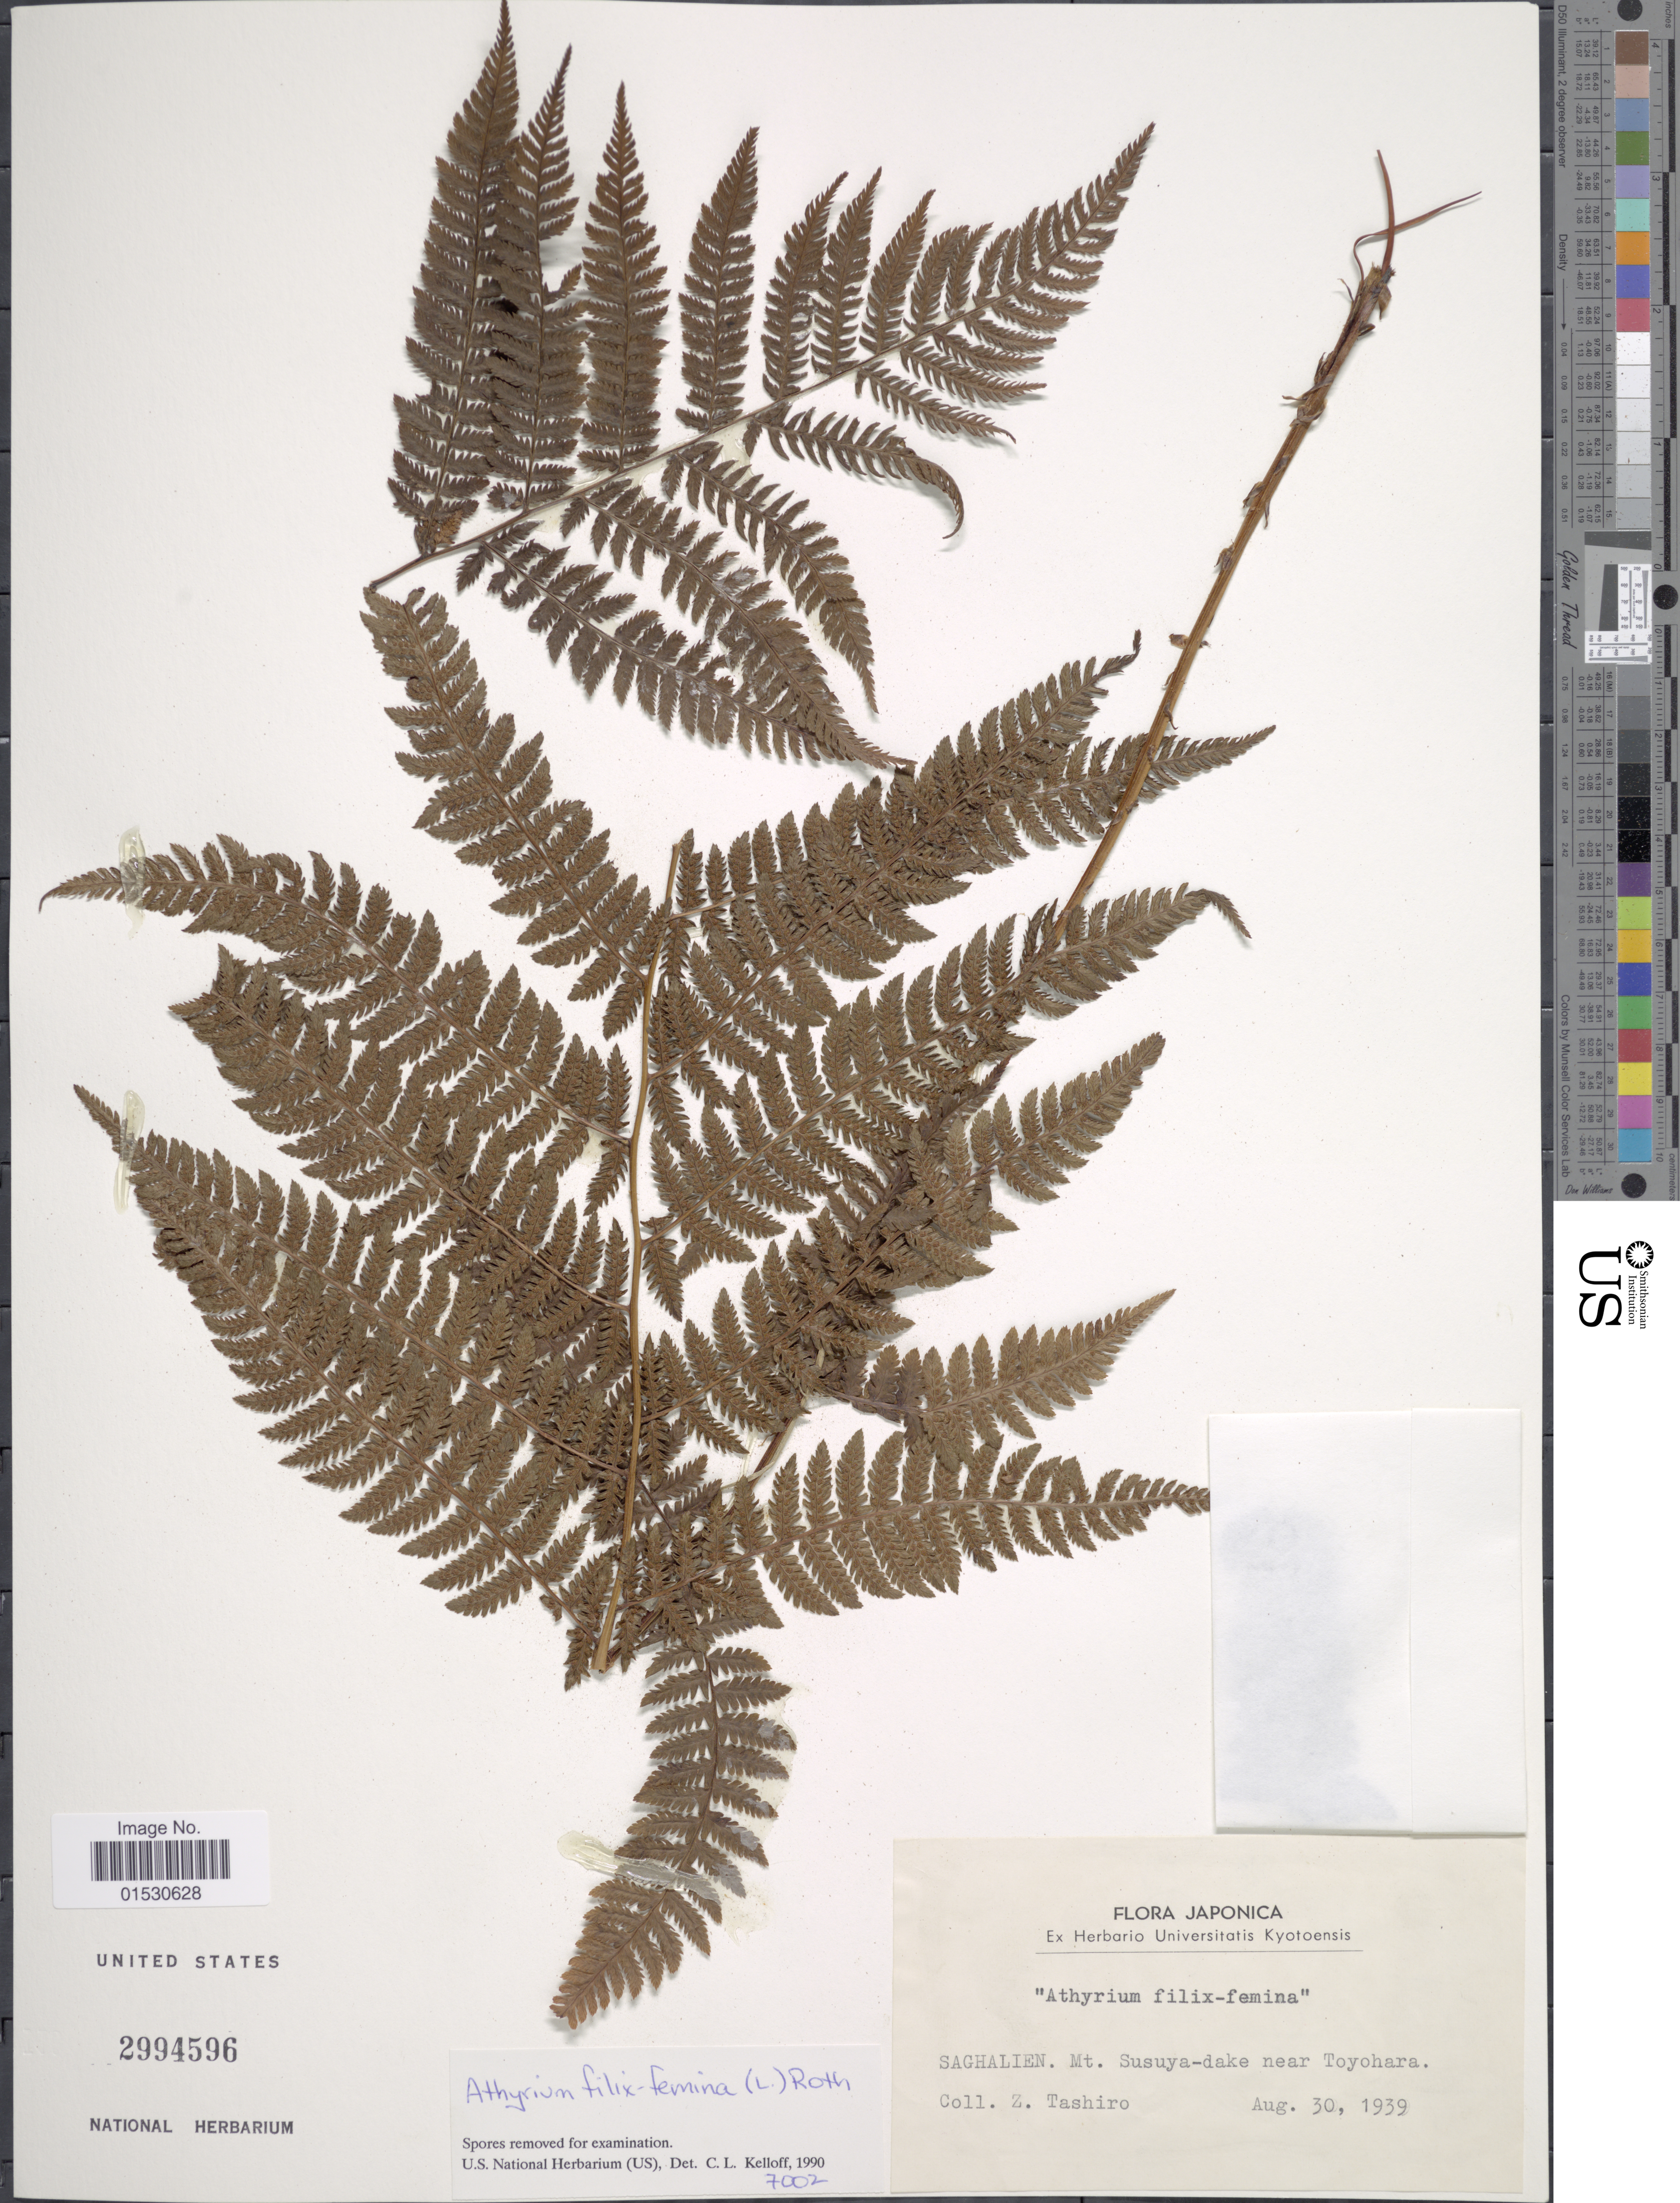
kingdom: Plantae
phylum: Tracheophyta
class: Polypodiopsida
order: Polypodiales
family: Athyriaceae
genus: Athyrium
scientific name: Athyrium filix-femina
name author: (L.) Roth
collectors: Z. Tashiro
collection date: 1939-08-30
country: Japan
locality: Saghalien. Mt. Susuya-dake near Toyohara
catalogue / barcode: US 2994596